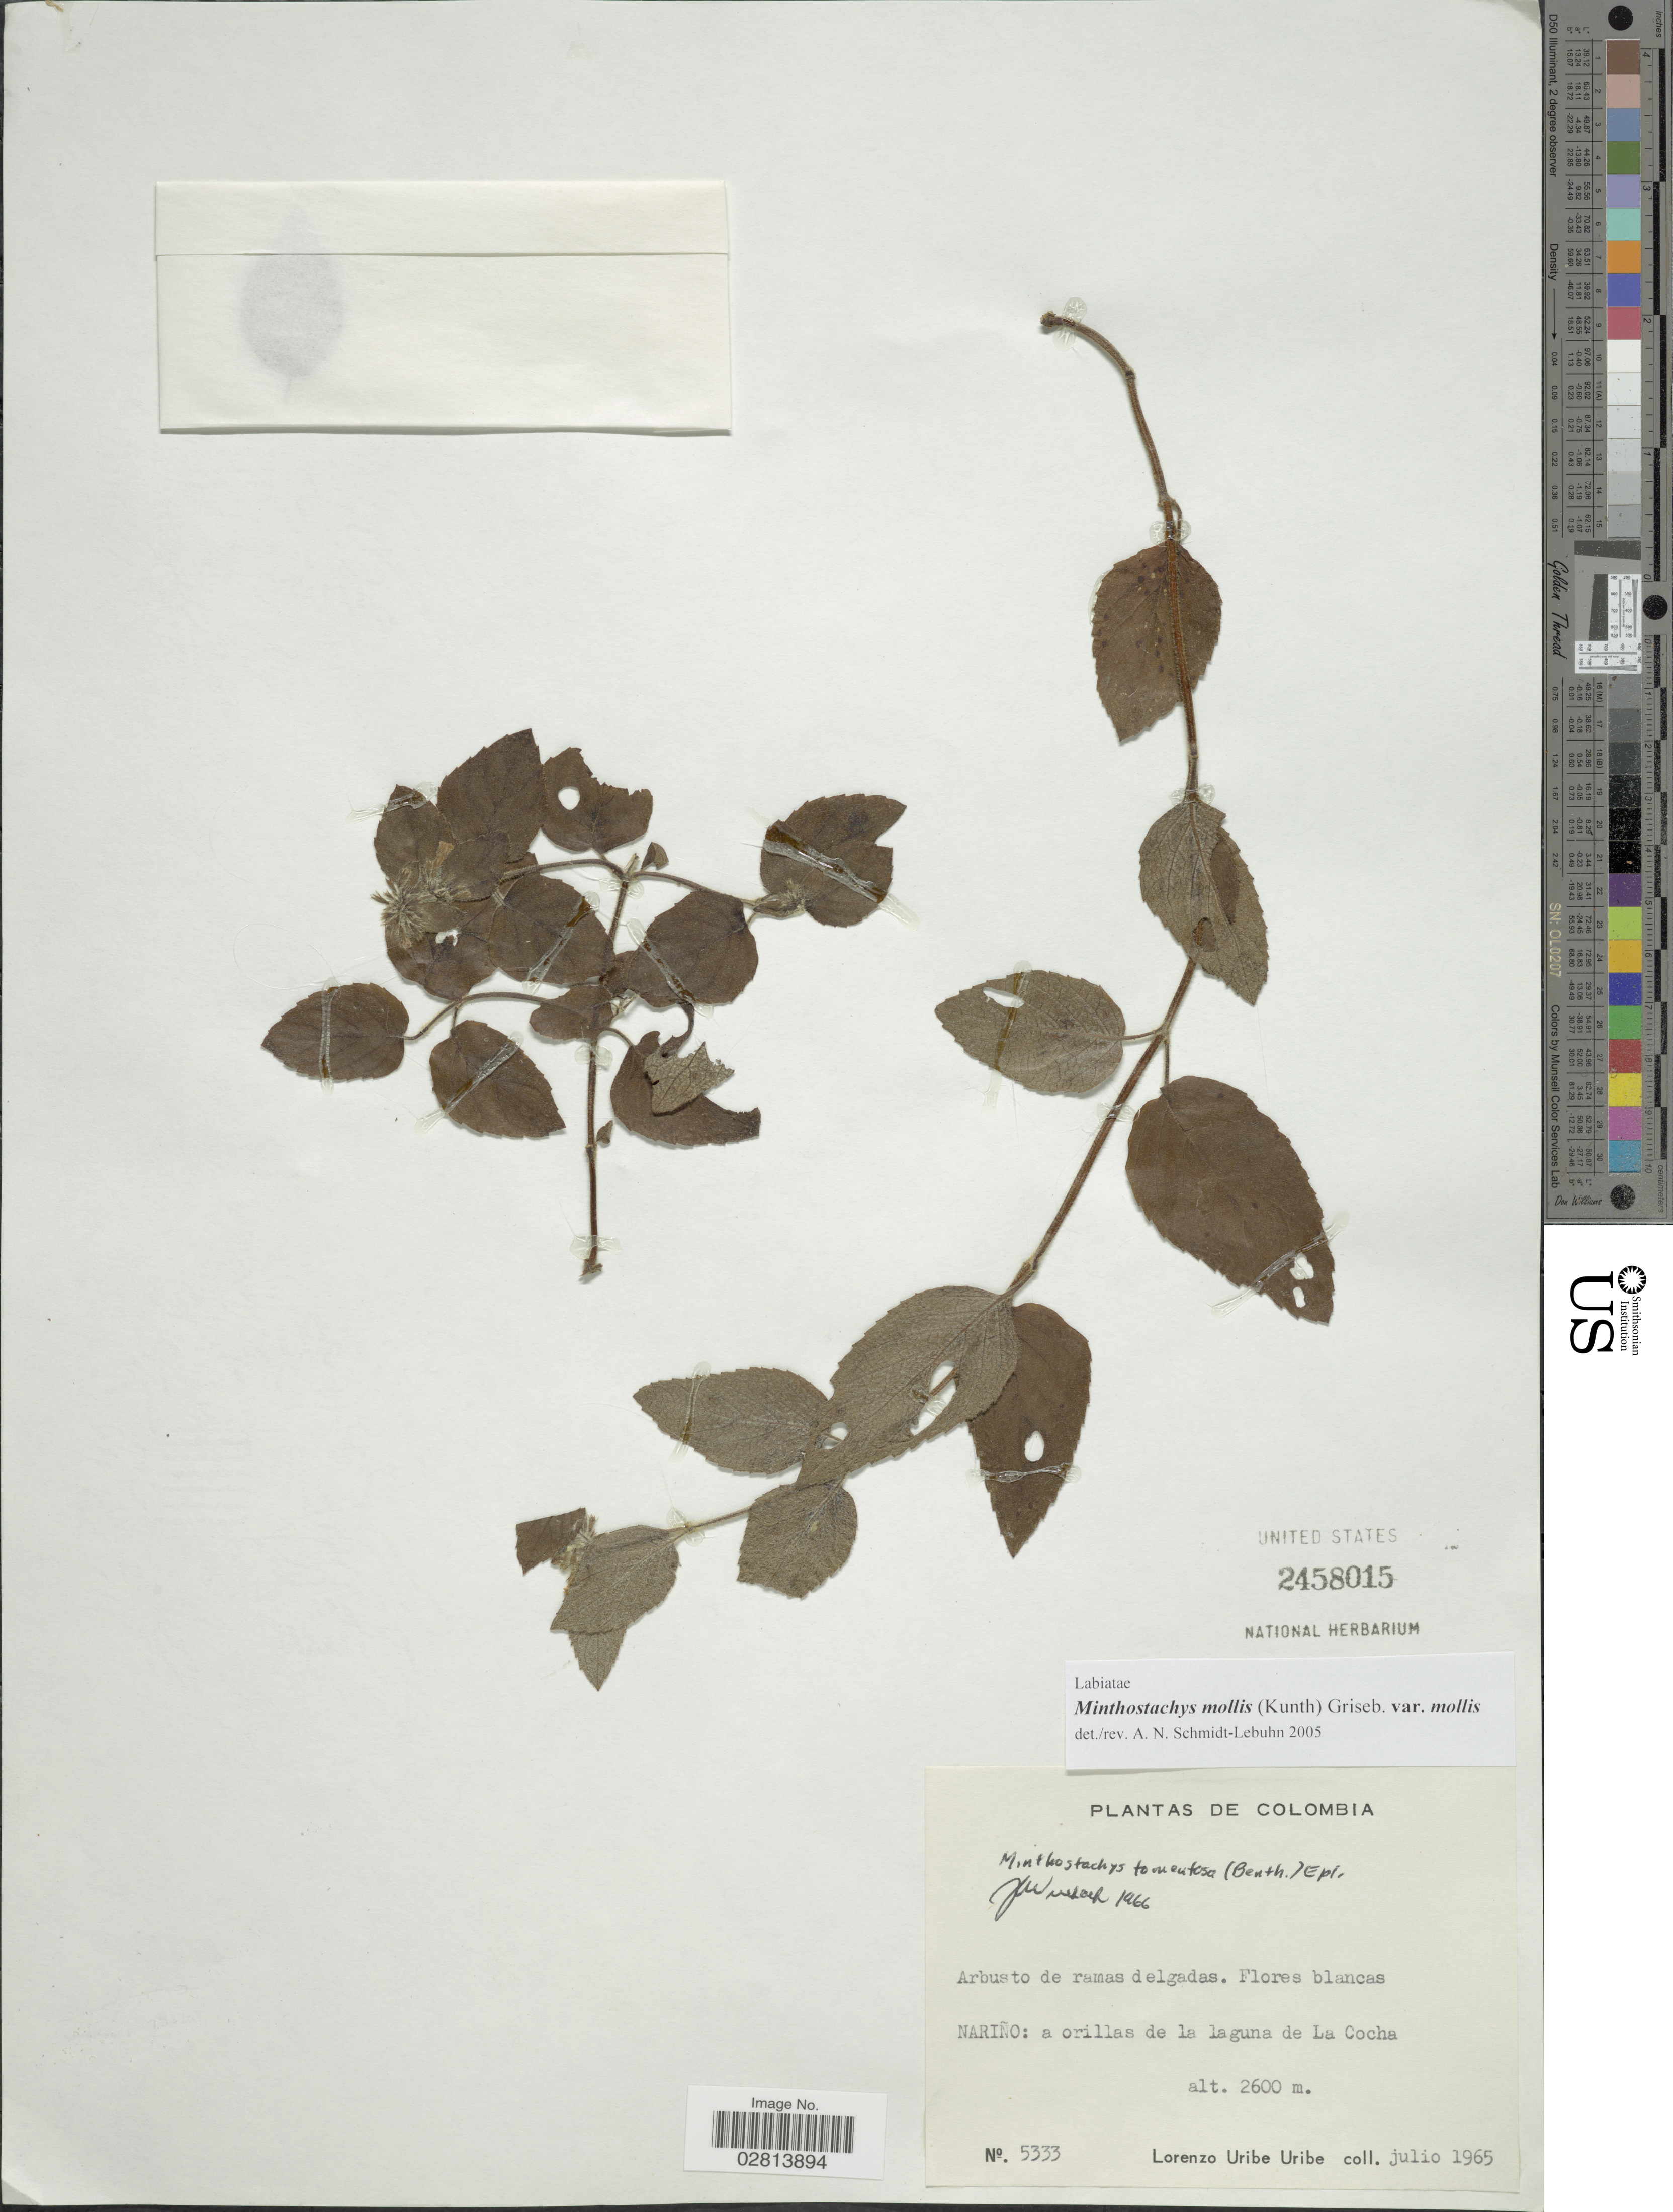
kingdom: Plantae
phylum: Tracheophyta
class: Magnoliopsida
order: Lamiales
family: Lamiaceae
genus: Minthostachys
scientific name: Minthostachys mollis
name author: (Kunth) Griseb.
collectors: U. Uribe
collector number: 5333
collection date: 1965-07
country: Colombia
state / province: Nariño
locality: A orillas de laguna de La Cocha.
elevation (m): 2600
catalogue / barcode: US 2458015